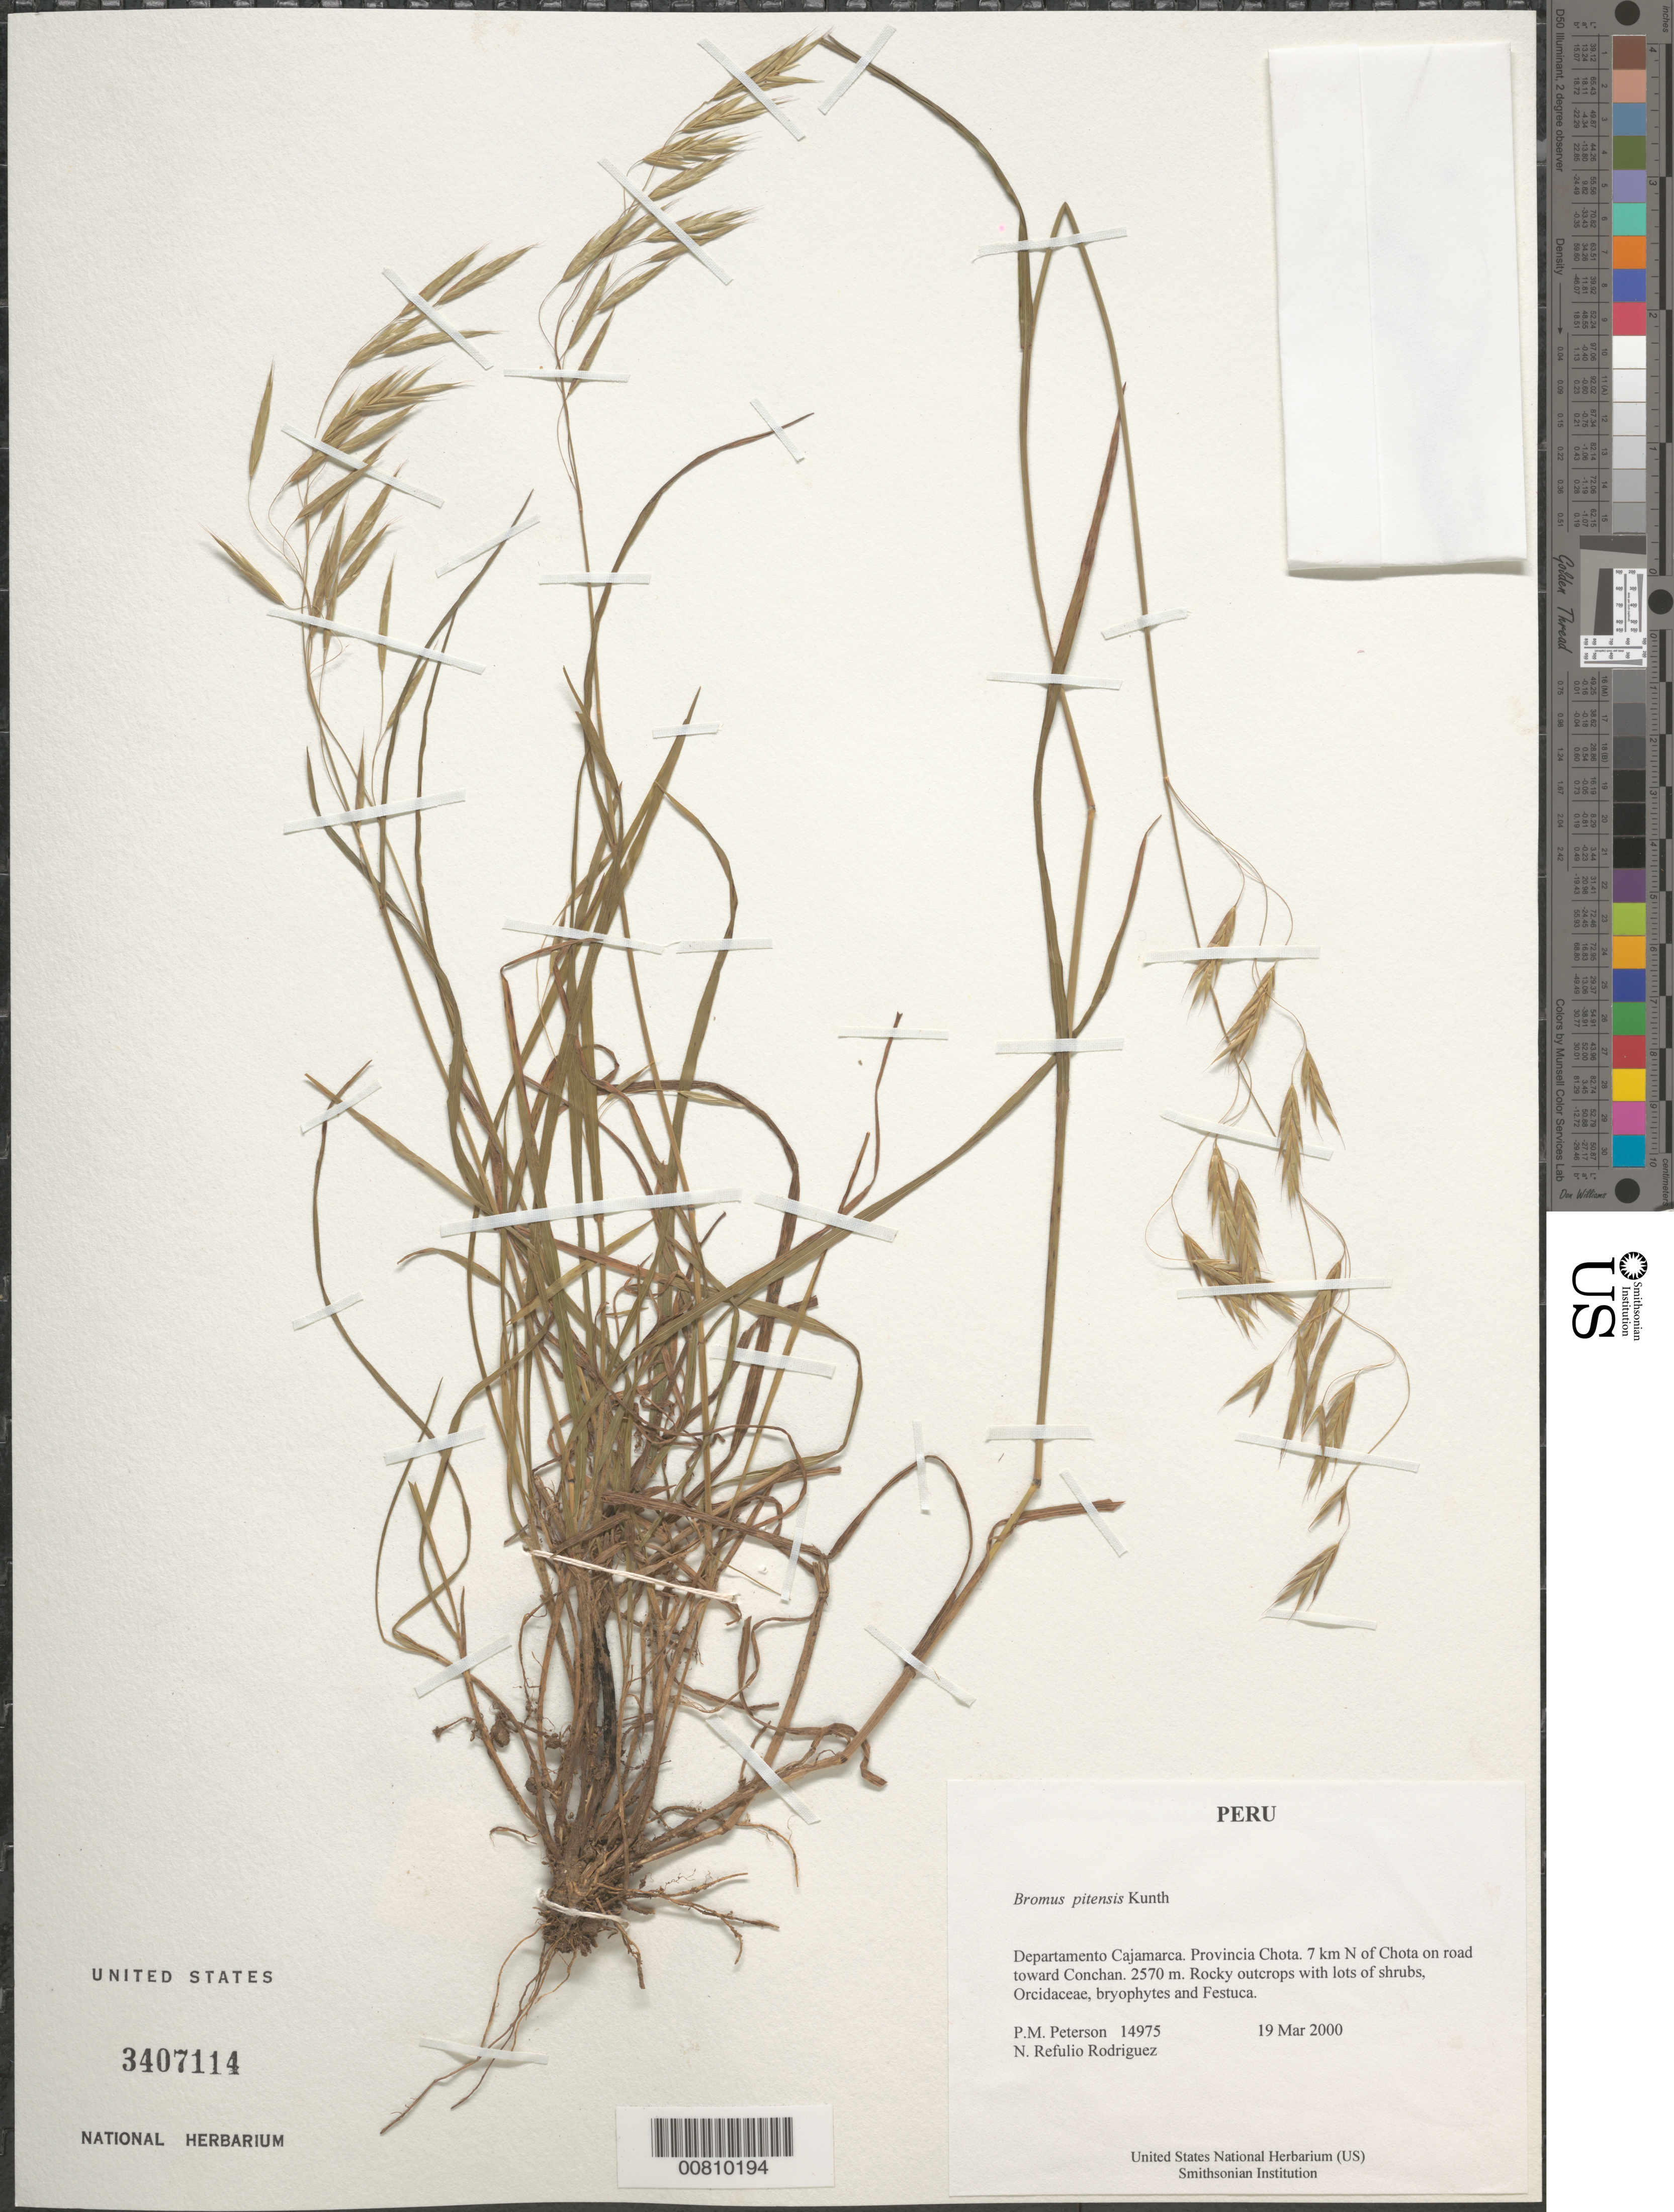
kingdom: Plantae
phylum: Tracheophyta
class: Liliopsida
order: Poales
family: Poaceae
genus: Bromus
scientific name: Bromus pitensis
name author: Kunth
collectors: P. M. Peterson & N. Refulio-Rodríguez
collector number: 14975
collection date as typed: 19 Mar 2000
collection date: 2000-03-19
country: Peru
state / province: Cajamarca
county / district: Chota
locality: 7 km N of Chota on road toward Conchan.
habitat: Rocky outcrops with lots of shrubs, Orcidaceae, bryophytes and Festuca.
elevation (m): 2570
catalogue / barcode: US 3407114